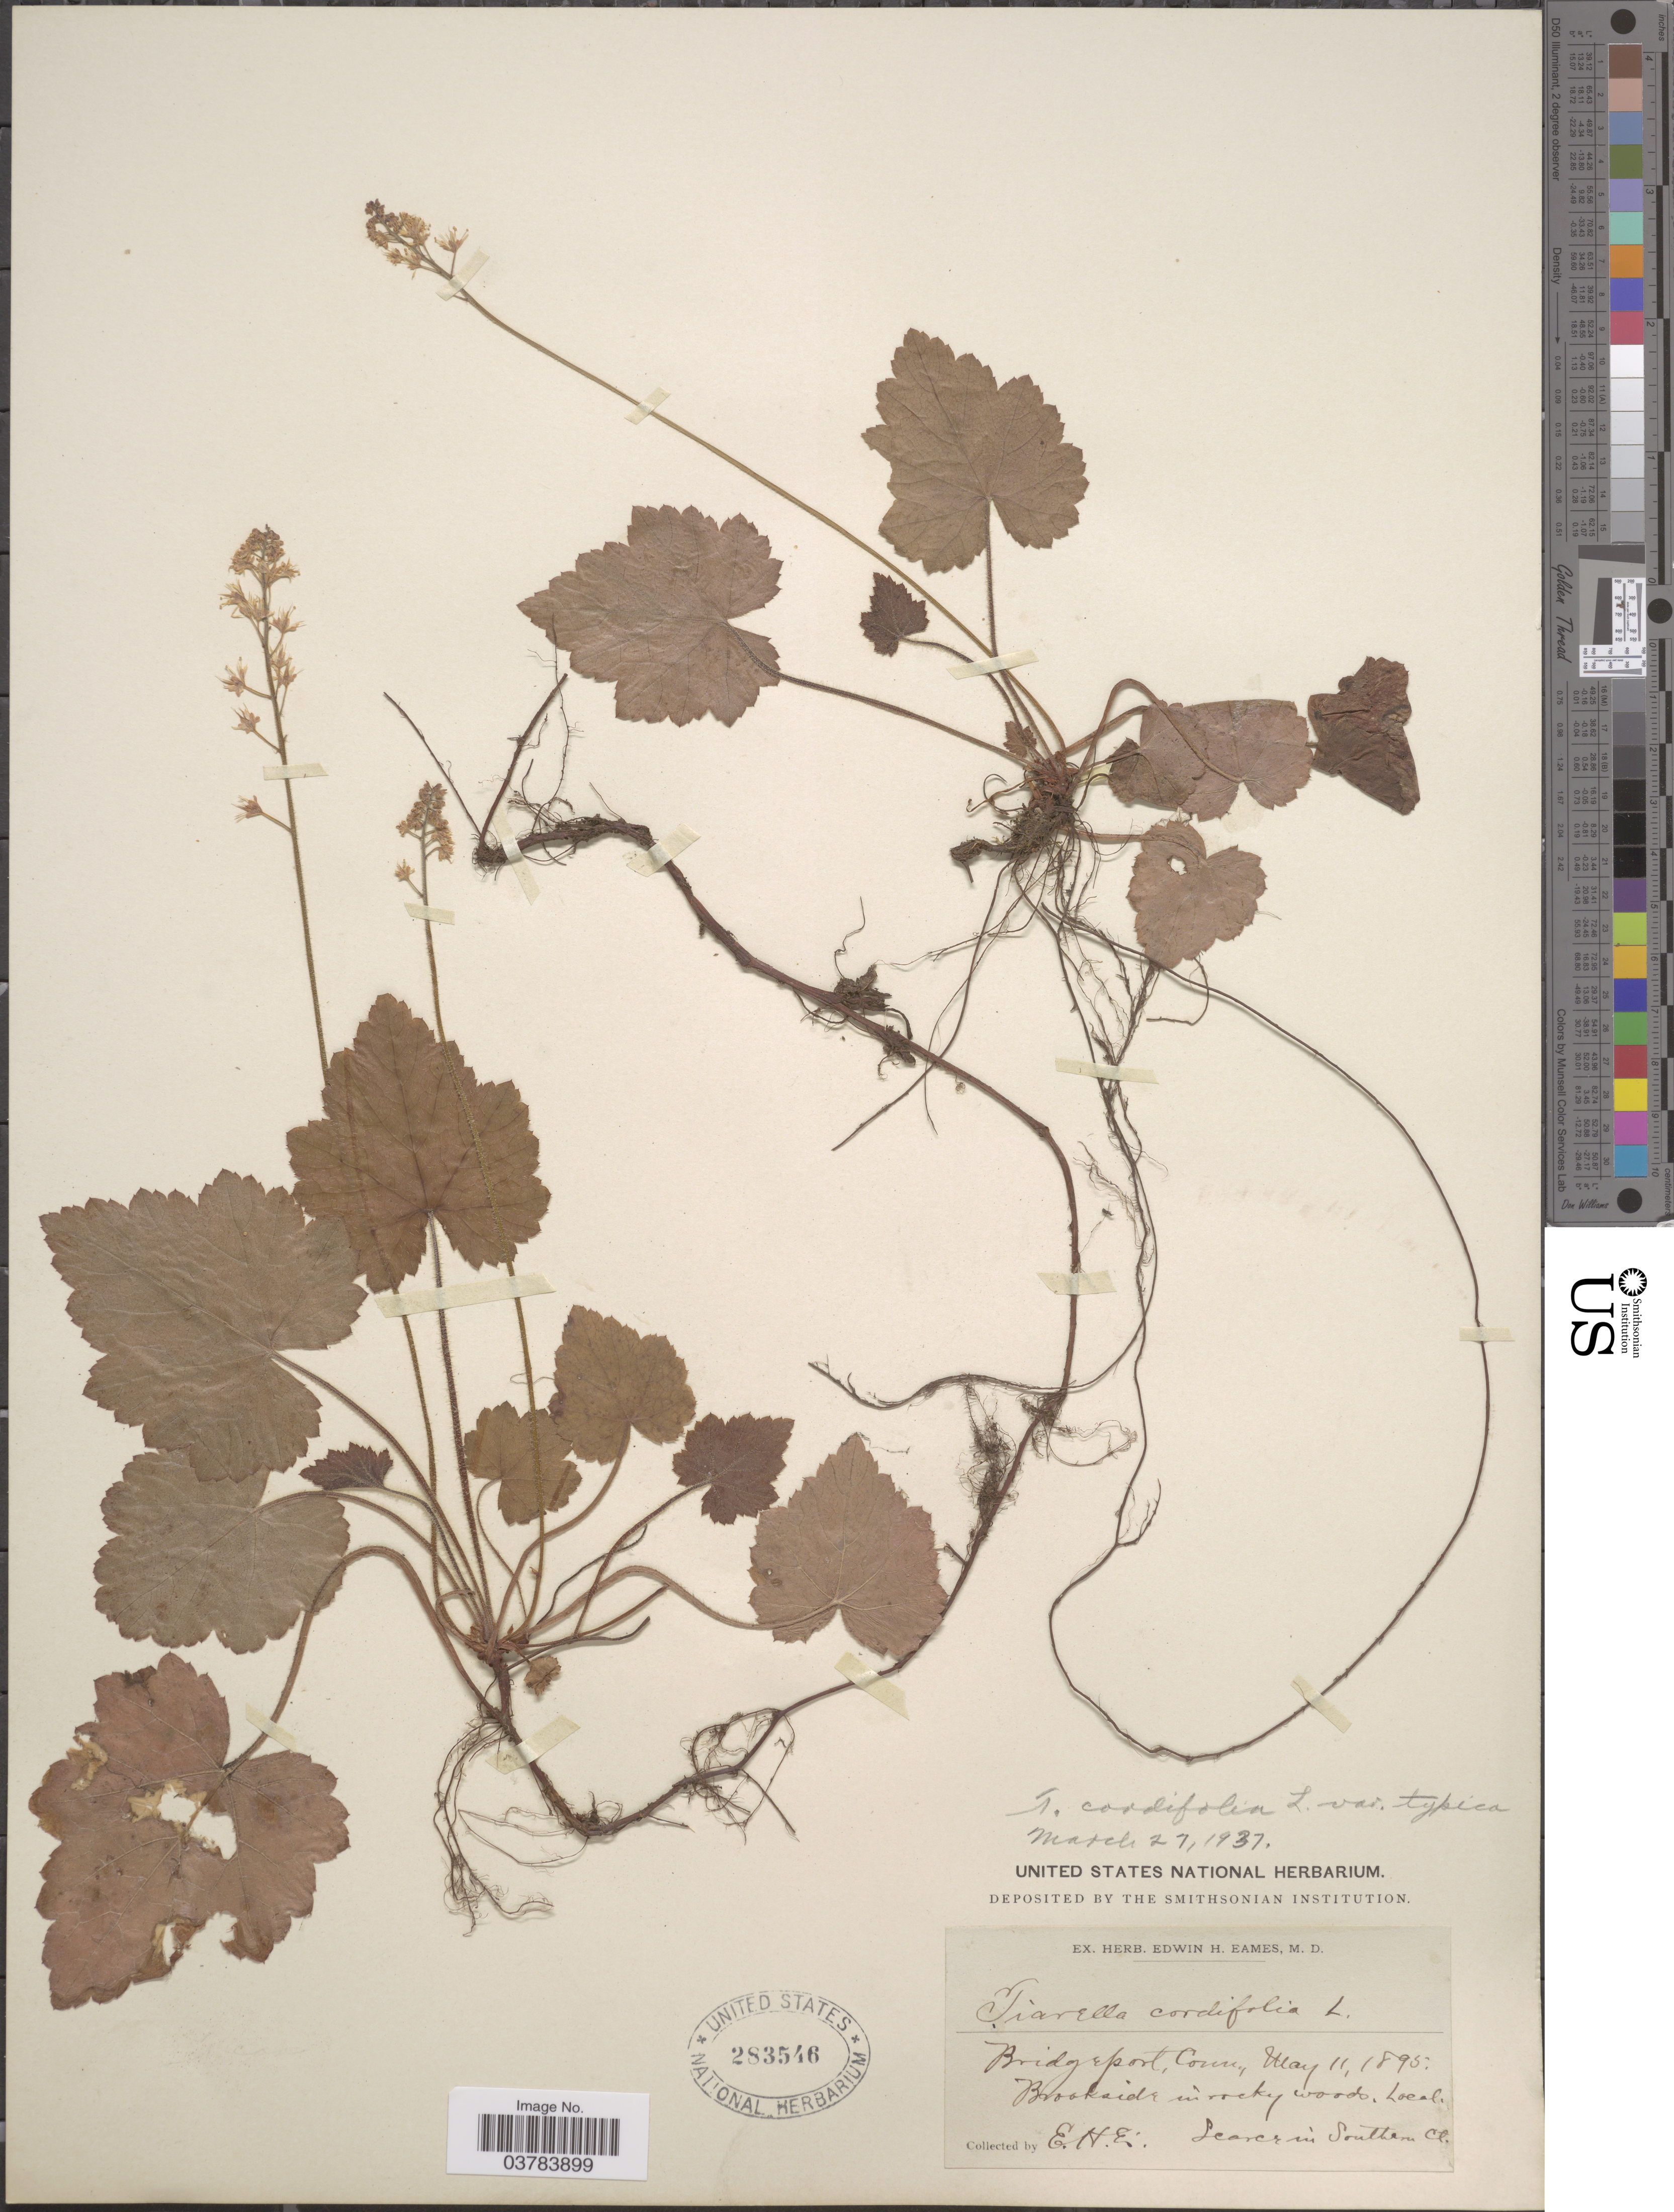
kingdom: Plantae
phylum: Tracheophyta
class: Magnoliopsida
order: Saxifragales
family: Saxifragaceae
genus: Tiarella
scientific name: Tiarella cordifolia var. typica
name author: Lakela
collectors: E. H. Eames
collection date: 1895-05-11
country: United States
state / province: Connecticut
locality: Bridgeport.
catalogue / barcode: US 283546